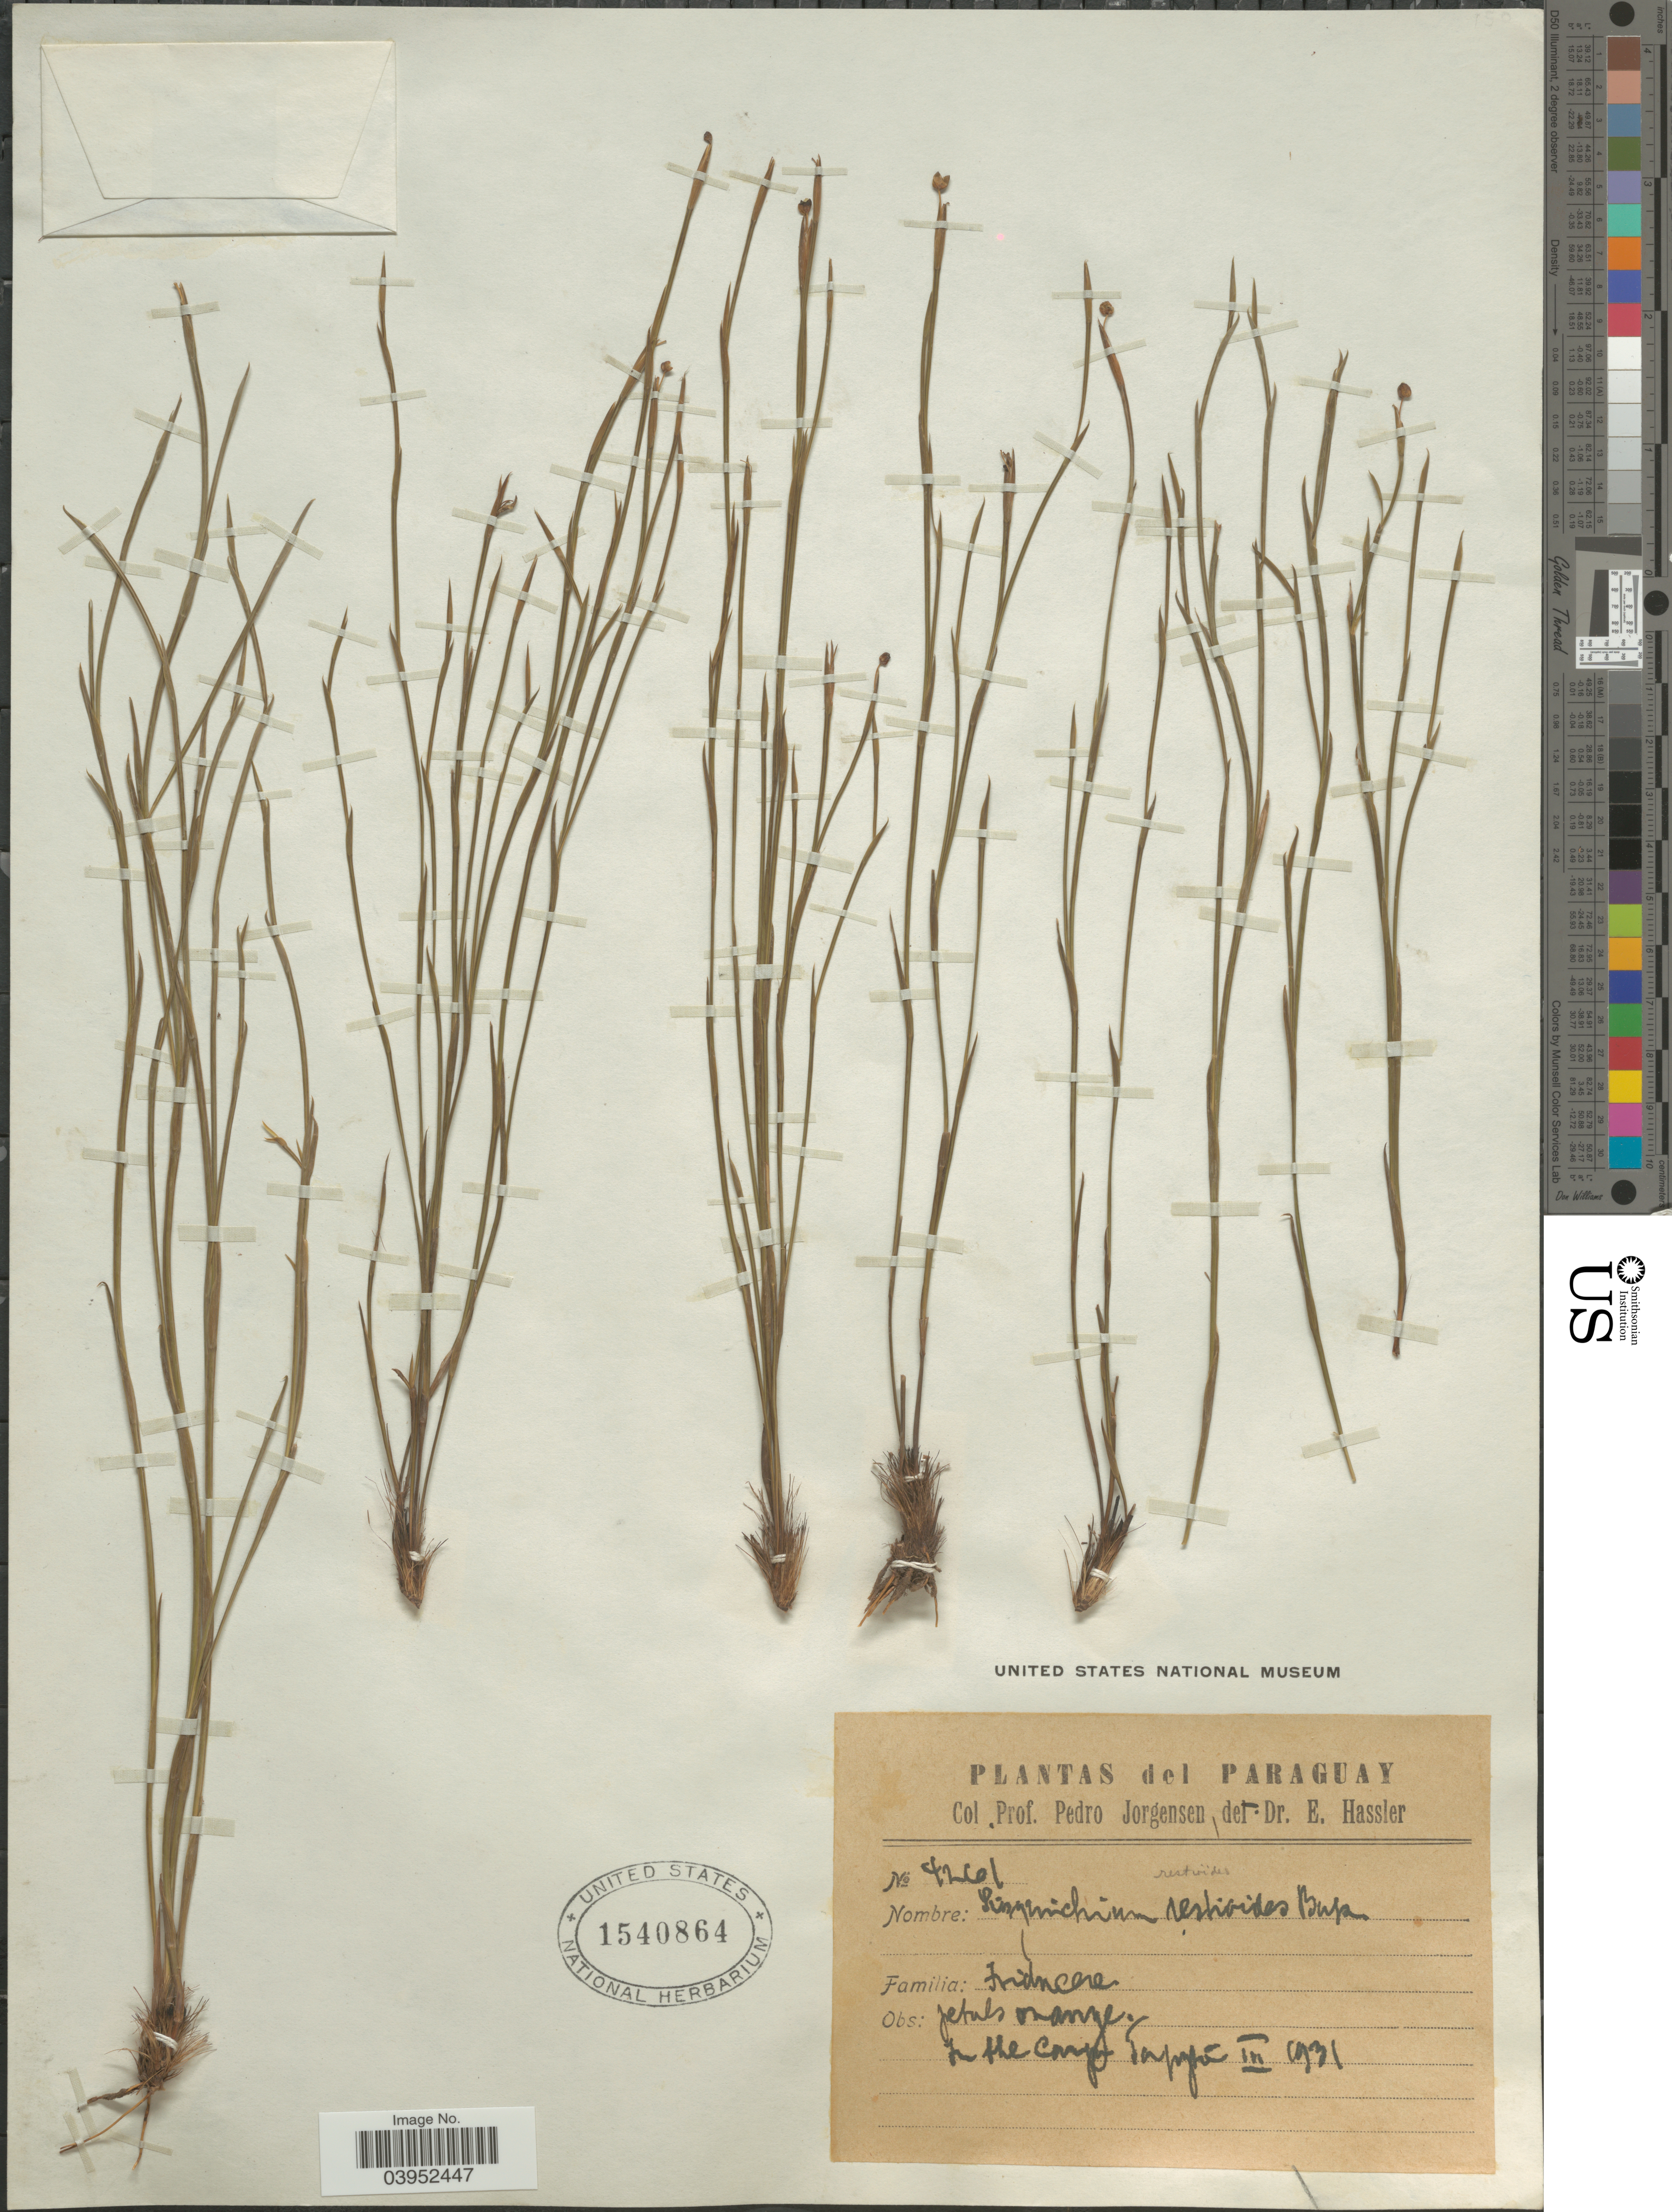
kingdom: Plantae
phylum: Tracheophyta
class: Liliopsida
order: Asparagales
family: Iridaceae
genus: Sisyrinchium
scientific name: Sisyrinchium restioides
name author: Spreng.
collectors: P. Jörgensen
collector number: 4261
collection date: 1931-03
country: Paraguay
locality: In the campus Tapyta.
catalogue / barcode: US 1540864